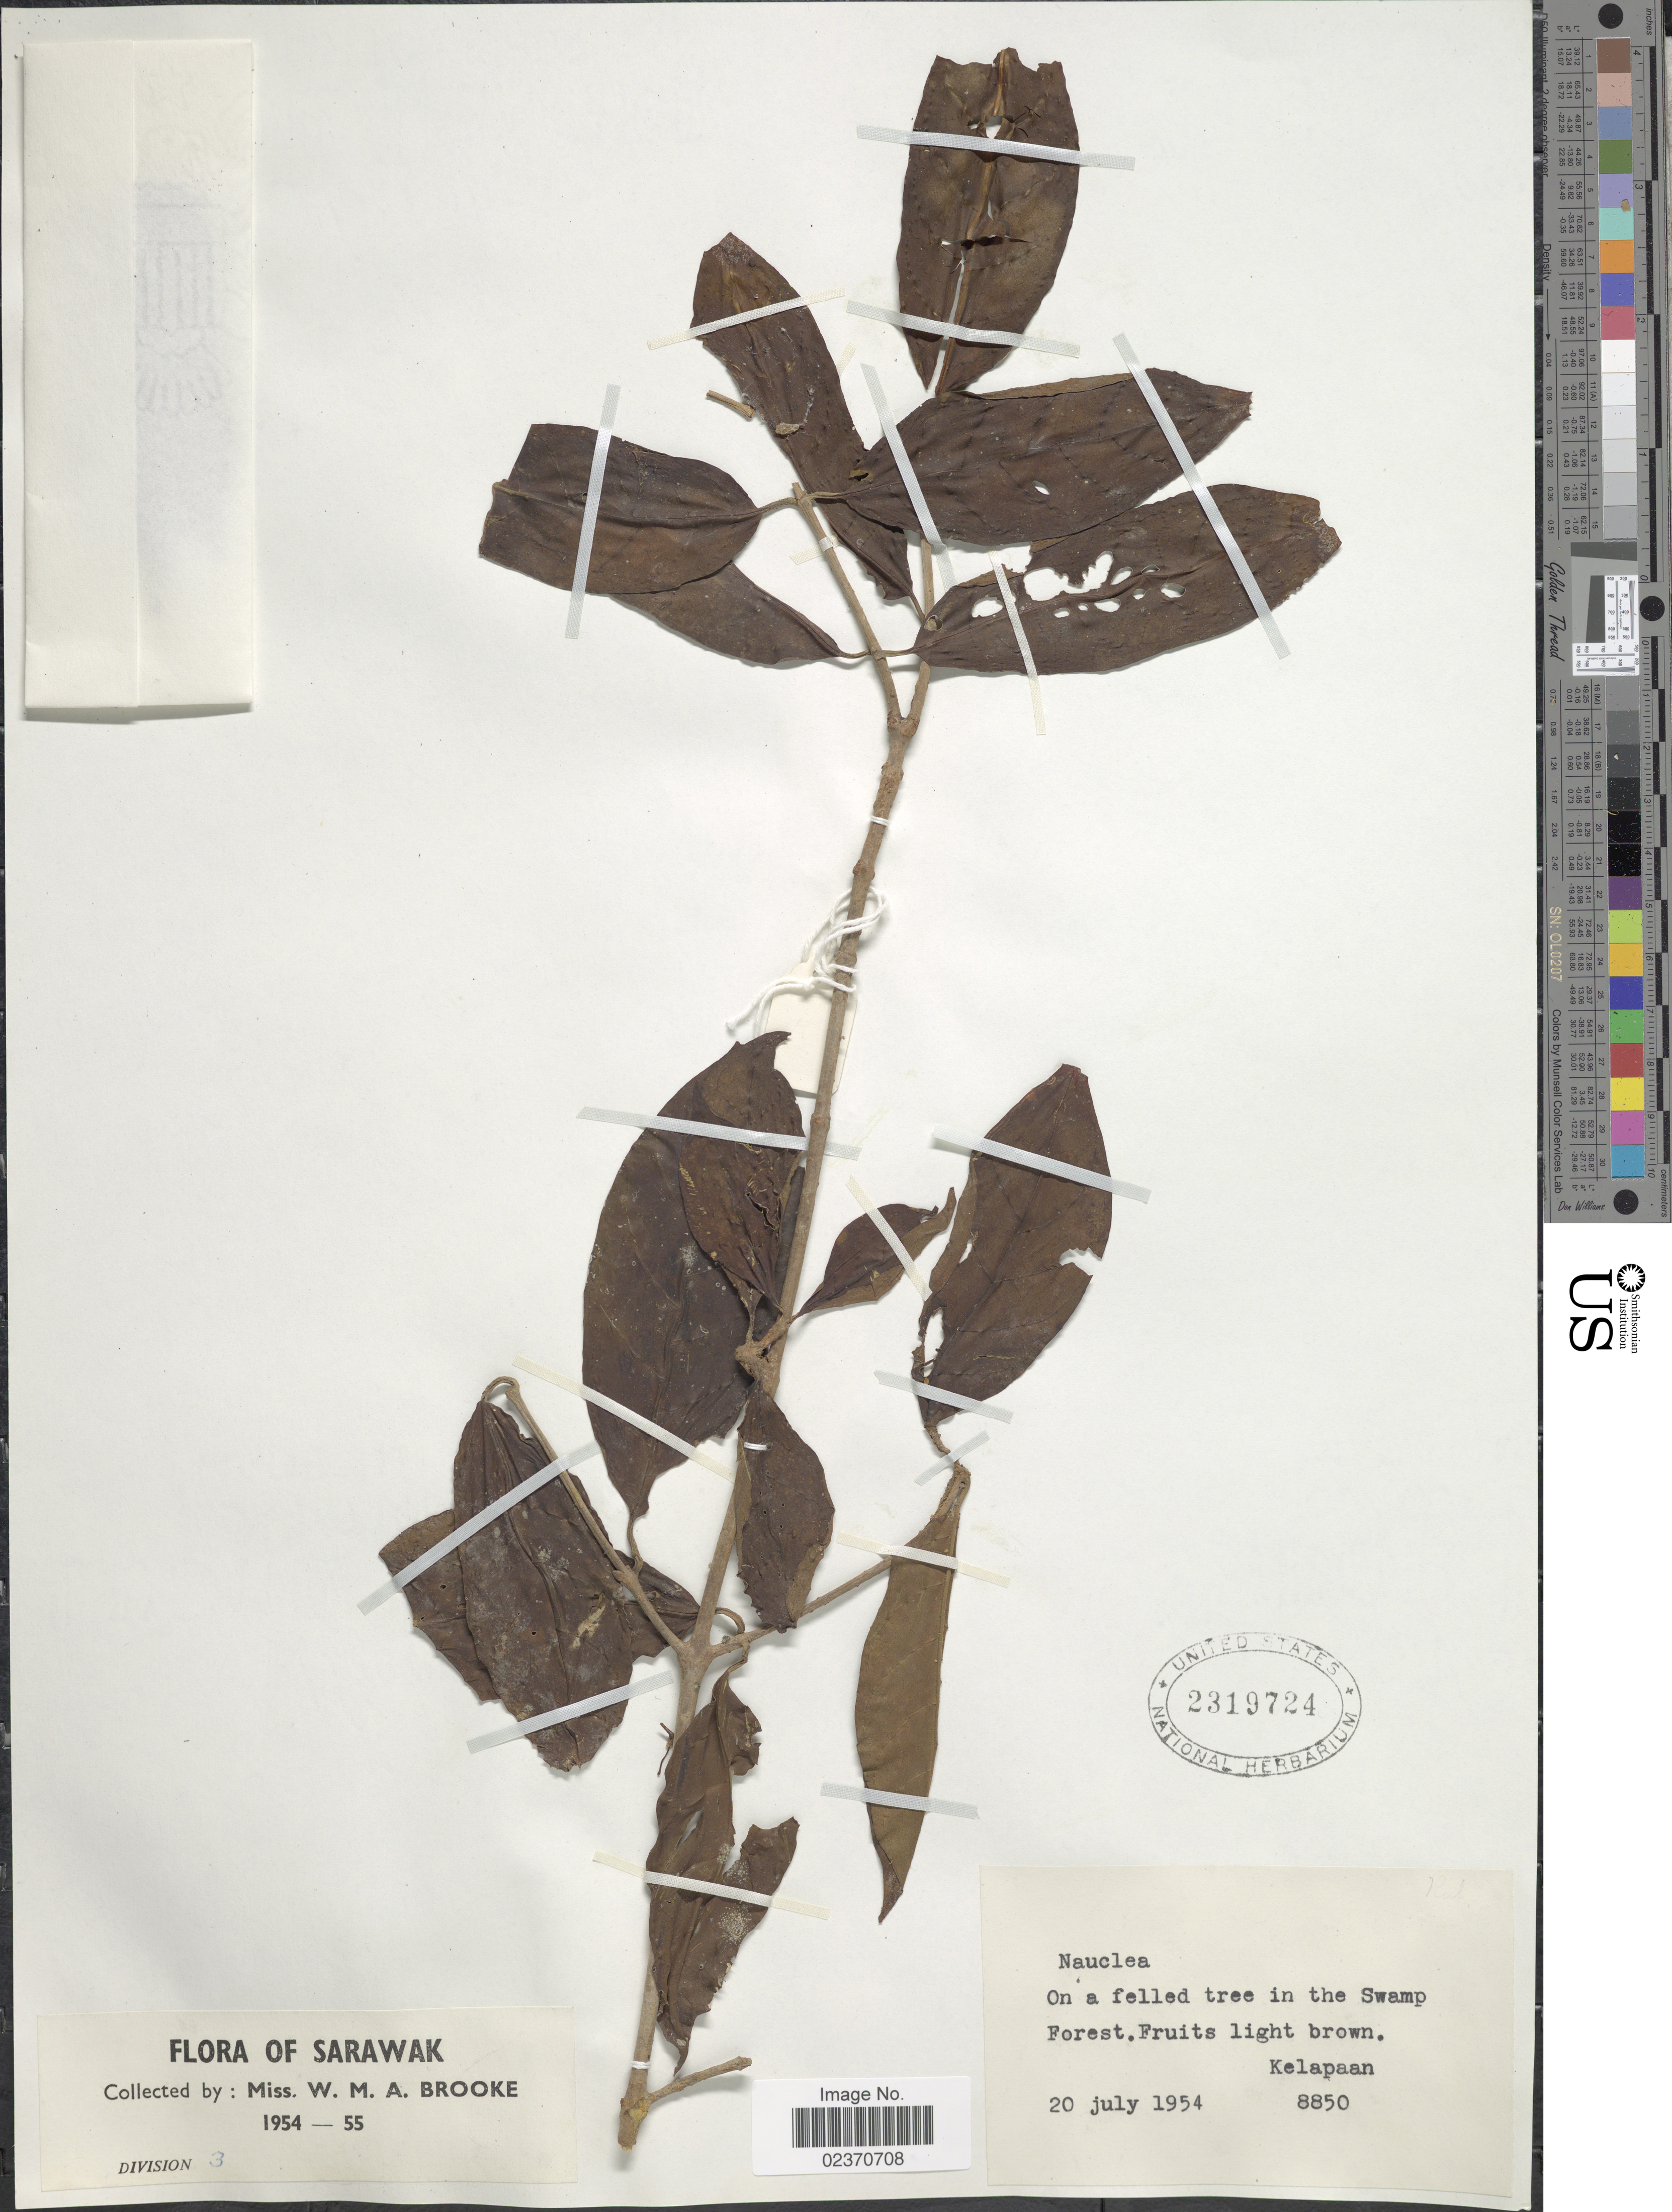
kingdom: Plantae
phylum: Tracheophyta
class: Magnoliopsida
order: Gentianales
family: Rubiaceae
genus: Nauclea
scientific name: Nauclea sp.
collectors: W. Brooke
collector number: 8850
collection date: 1954-07-20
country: Malaysia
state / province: Sarawak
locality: Kelapaan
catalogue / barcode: US 2319724